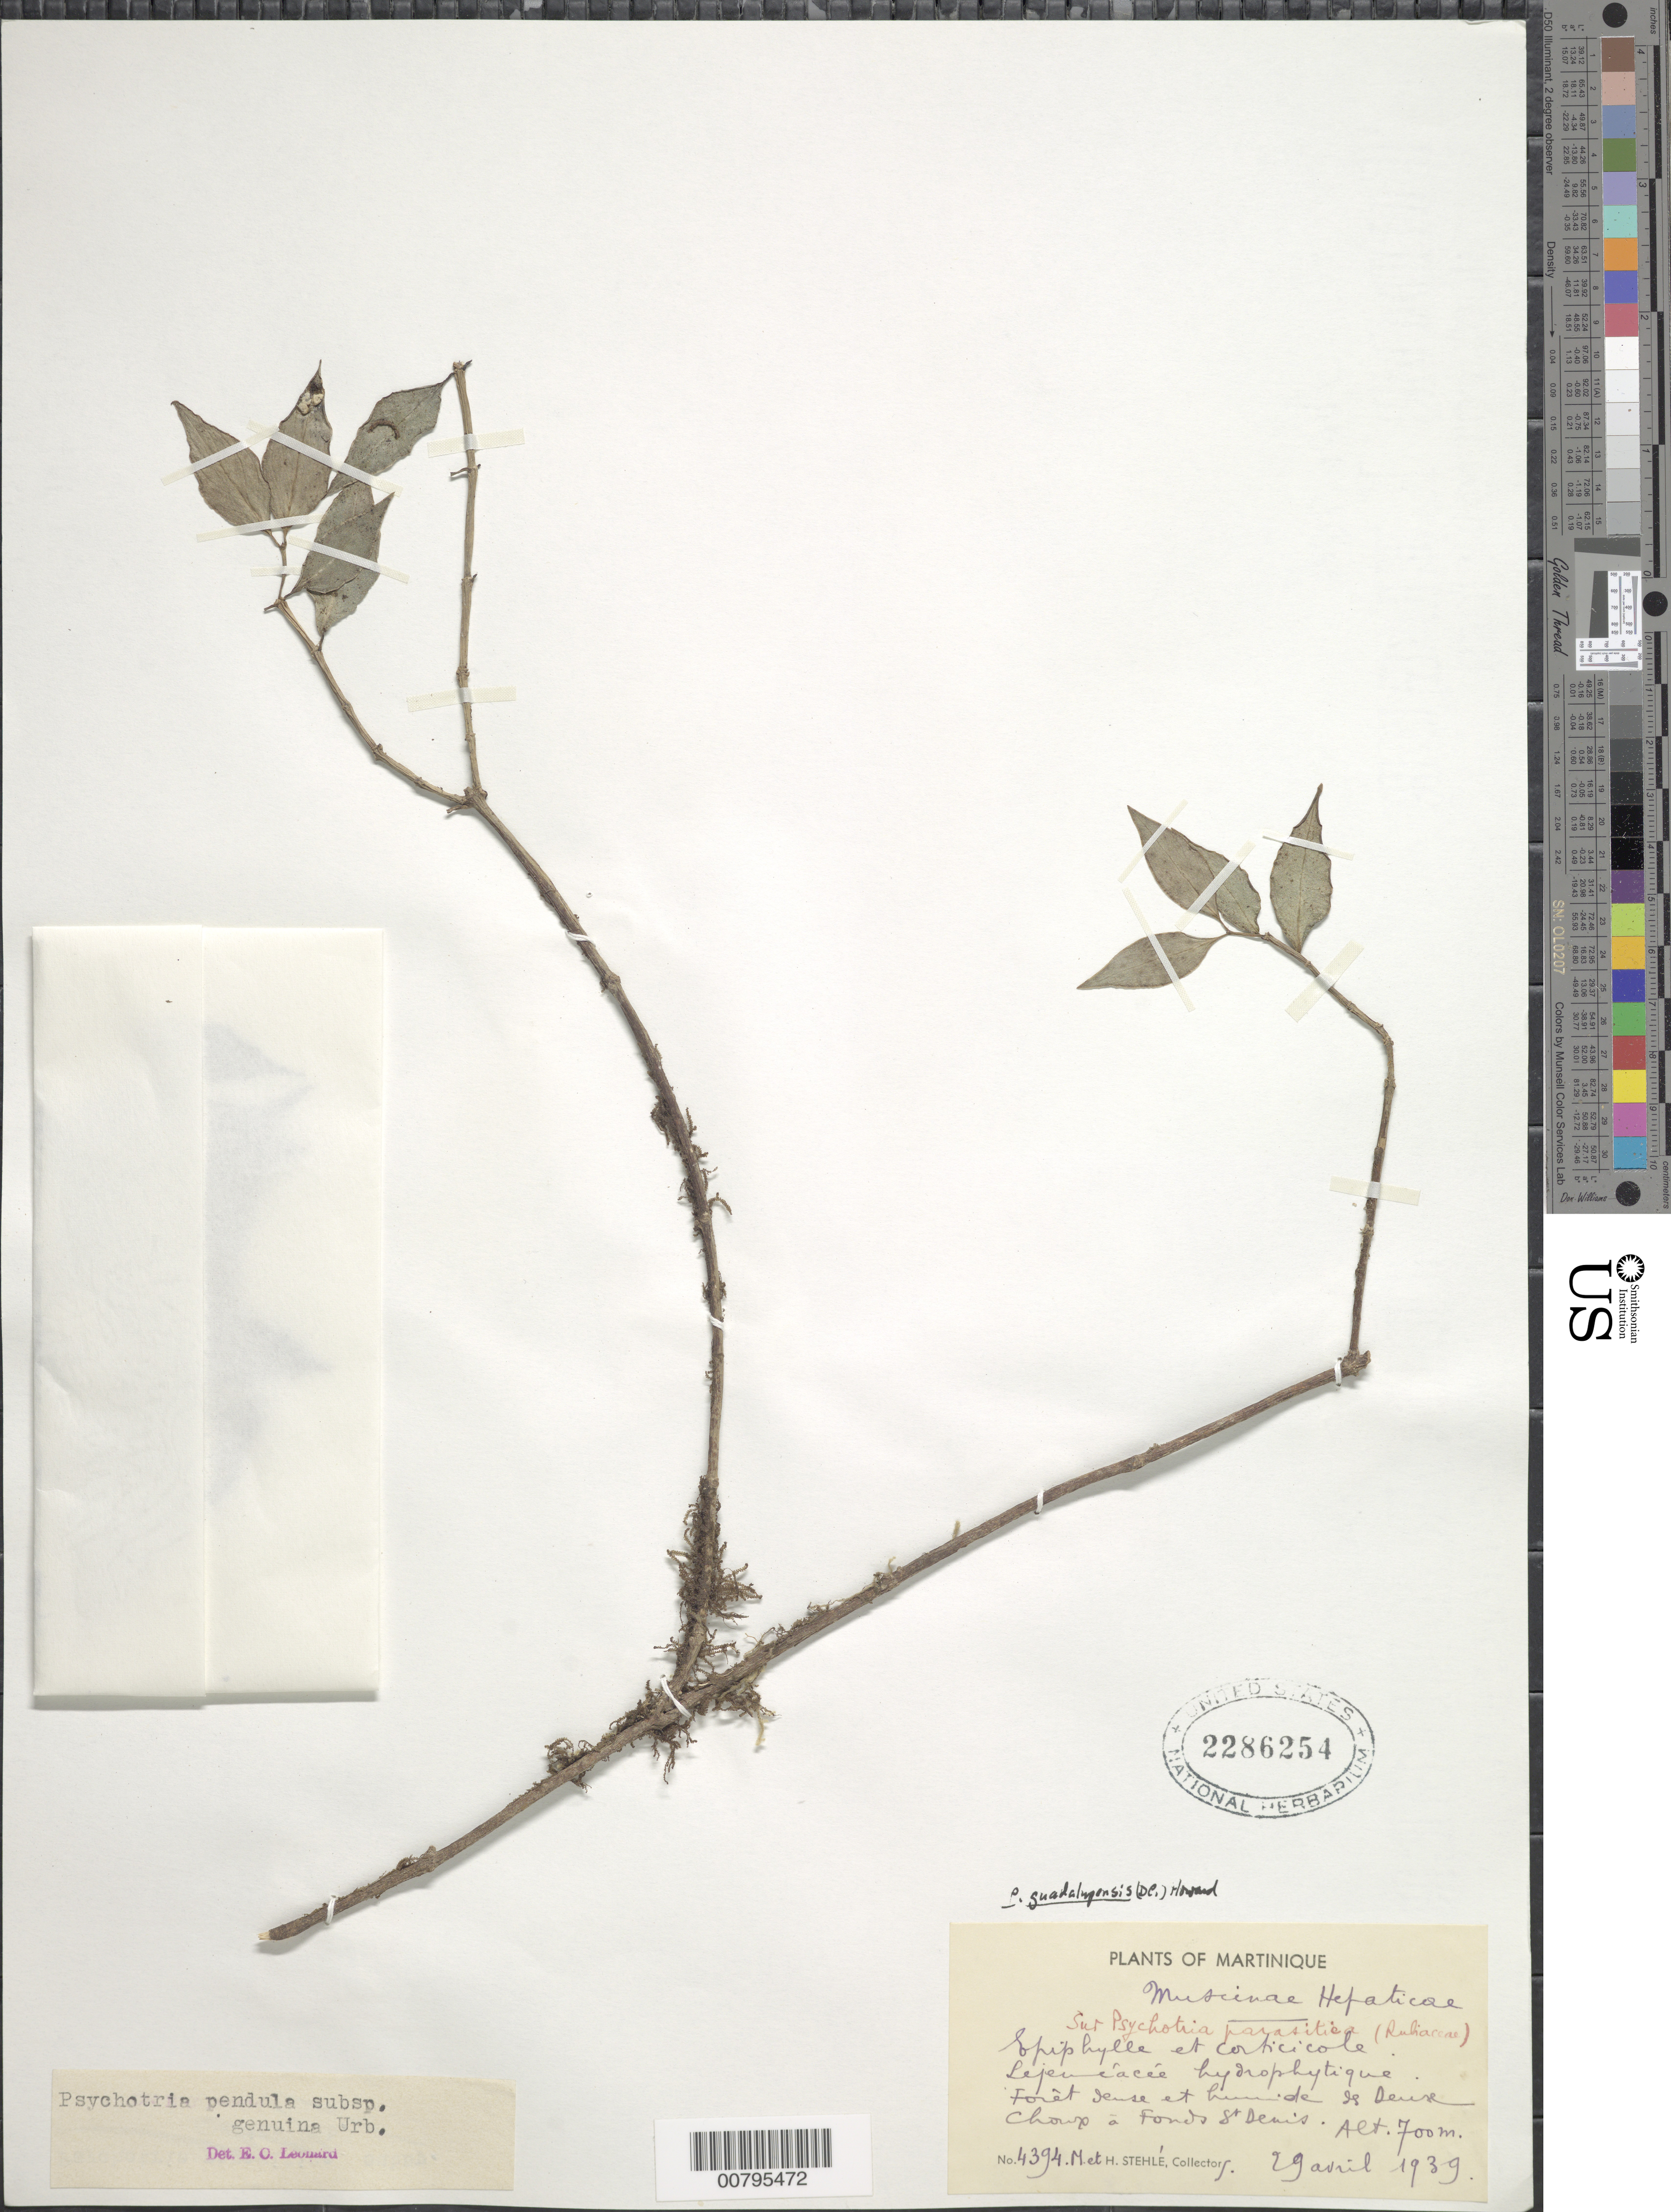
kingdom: Plantae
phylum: Tracheophyta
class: Magnoliopsida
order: Gentianales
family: Rubiaceae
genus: Notopleura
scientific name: Notopleura guadalupensis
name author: (DC.) C.M. Taylor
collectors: H. Stehlé & M. Stehlé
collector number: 4394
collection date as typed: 29 Apr 1939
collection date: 1939-04-29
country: Martinique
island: Martinique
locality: Chowp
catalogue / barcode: US 2286254